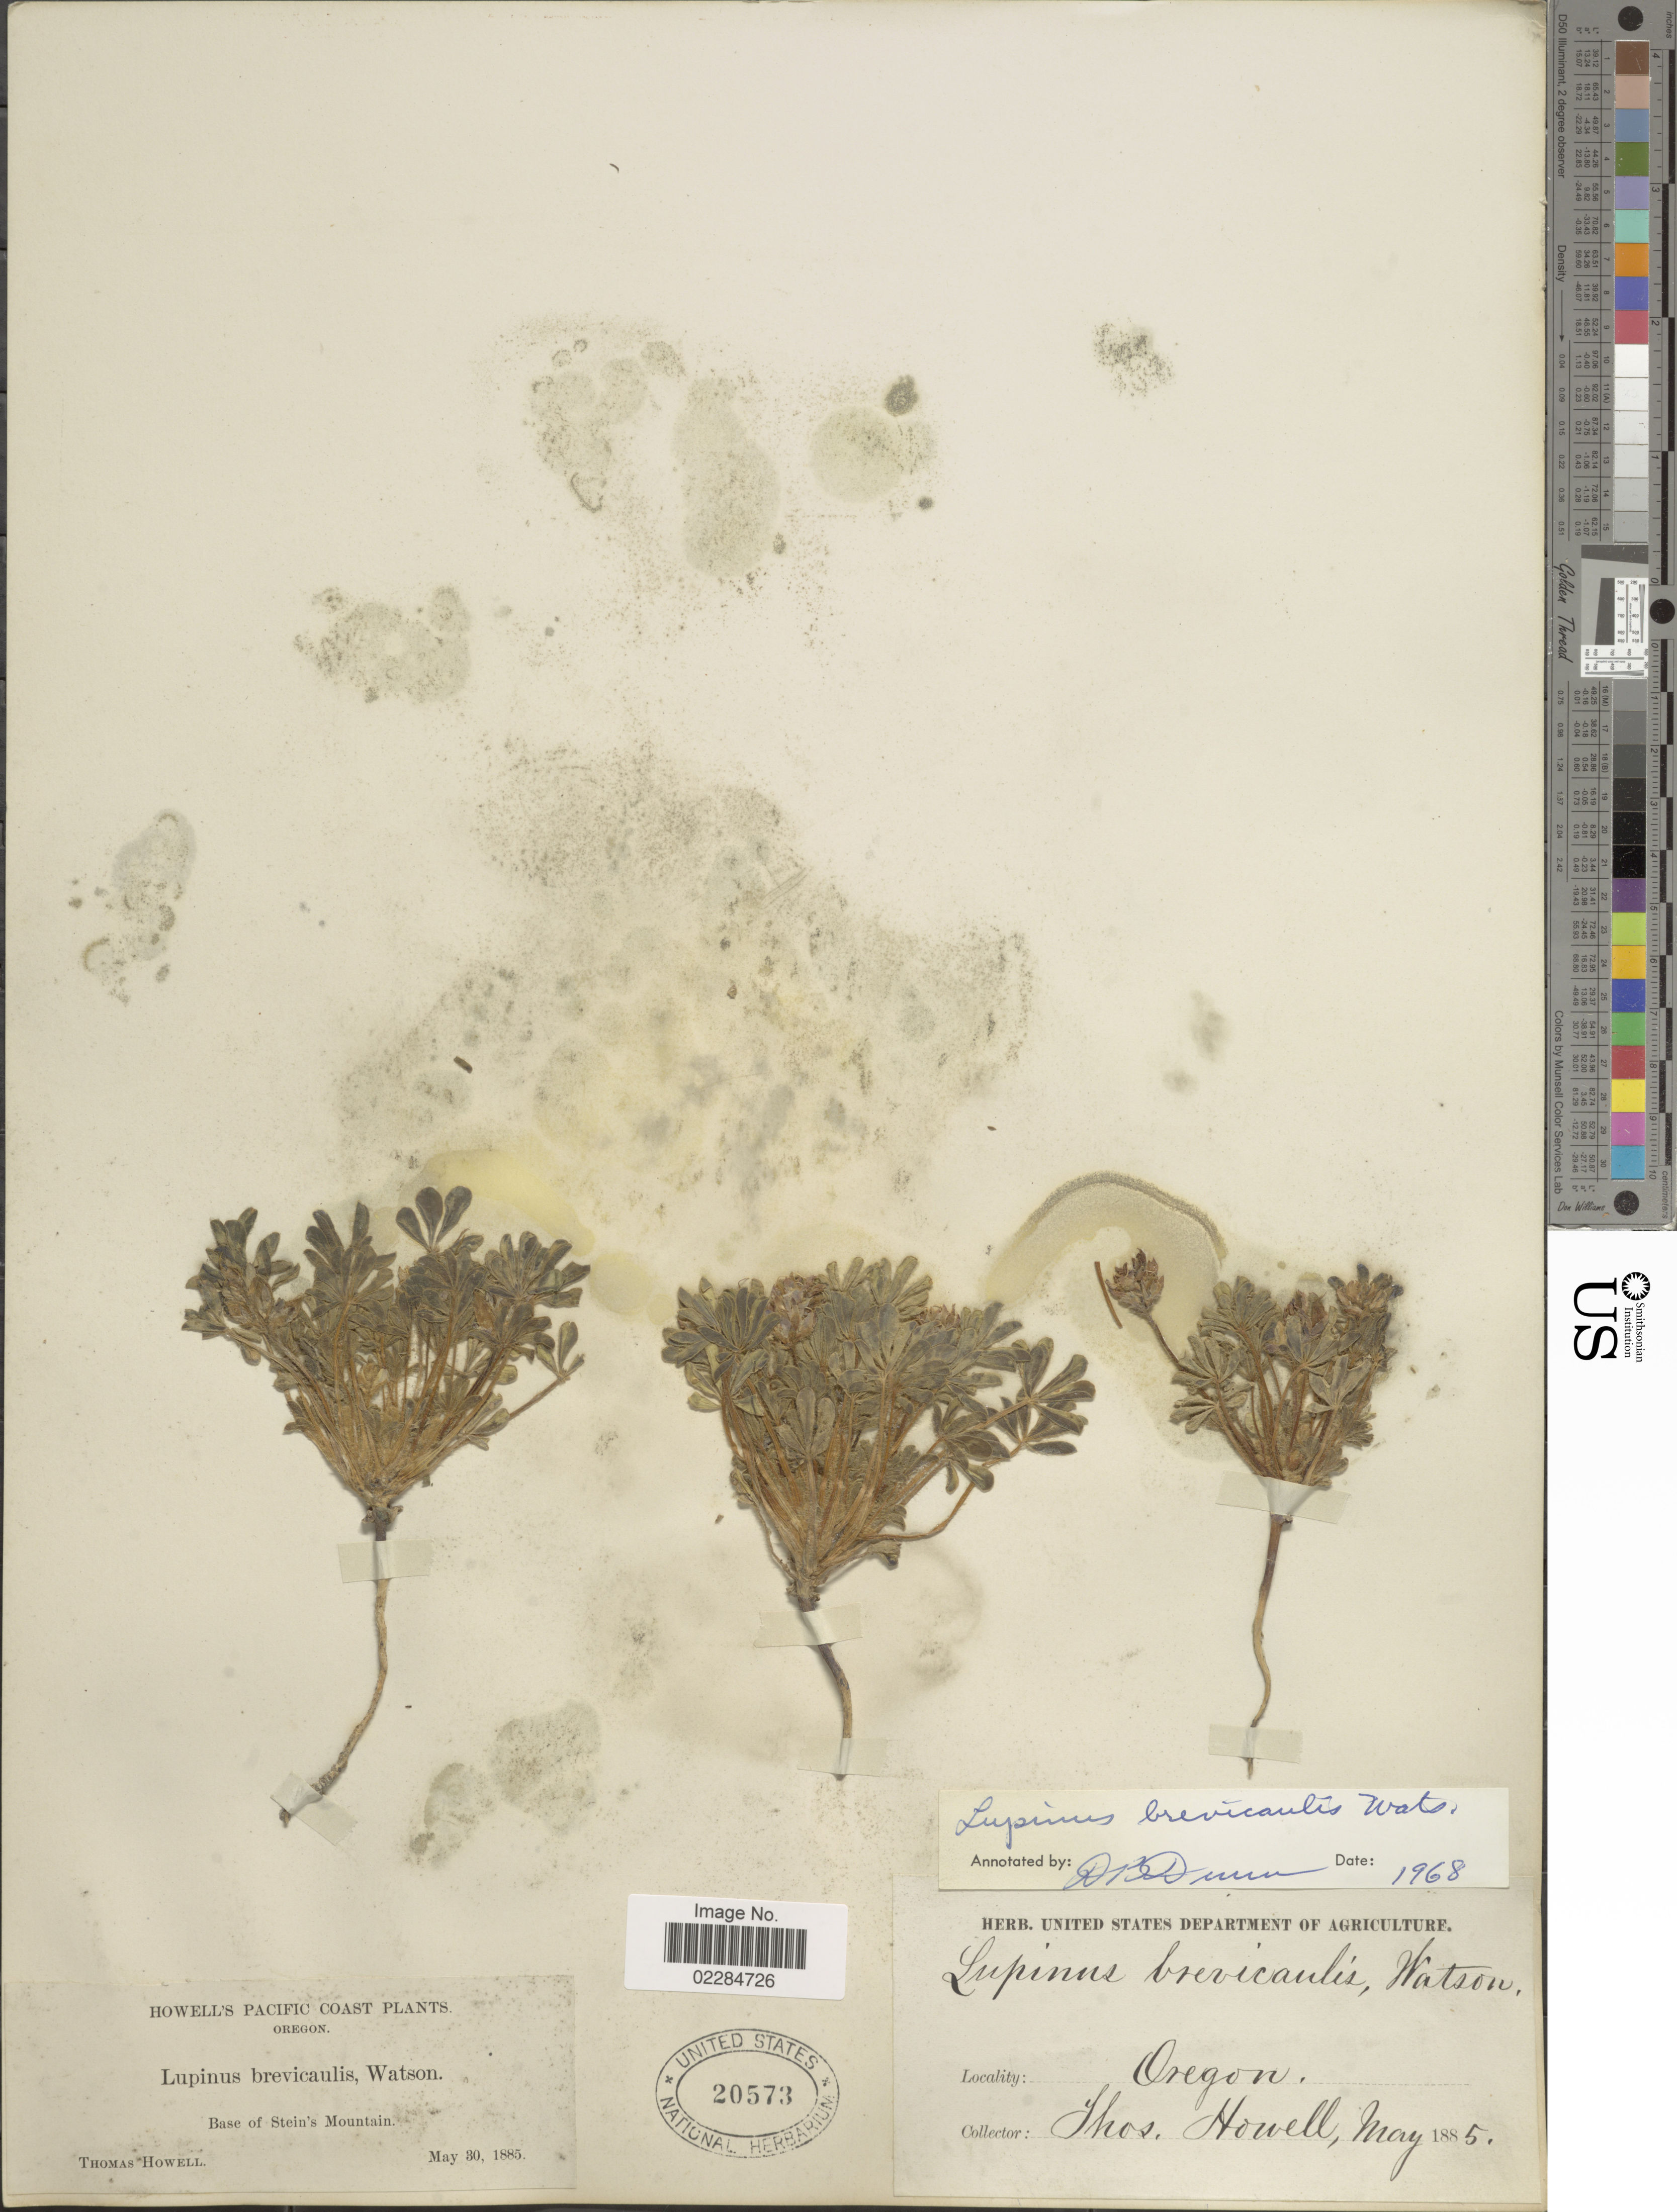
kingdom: Plantae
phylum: Tracheophyta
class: Magnoliopsida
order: Fabales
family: Fabaceae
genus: Lupinus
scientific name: Lupinus brevicaulis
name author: S. Watson in C. King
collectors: T. Howell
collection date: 1885-05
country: United States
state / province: Oregon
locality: Base of Stein's Mountain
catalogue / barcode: US 20573